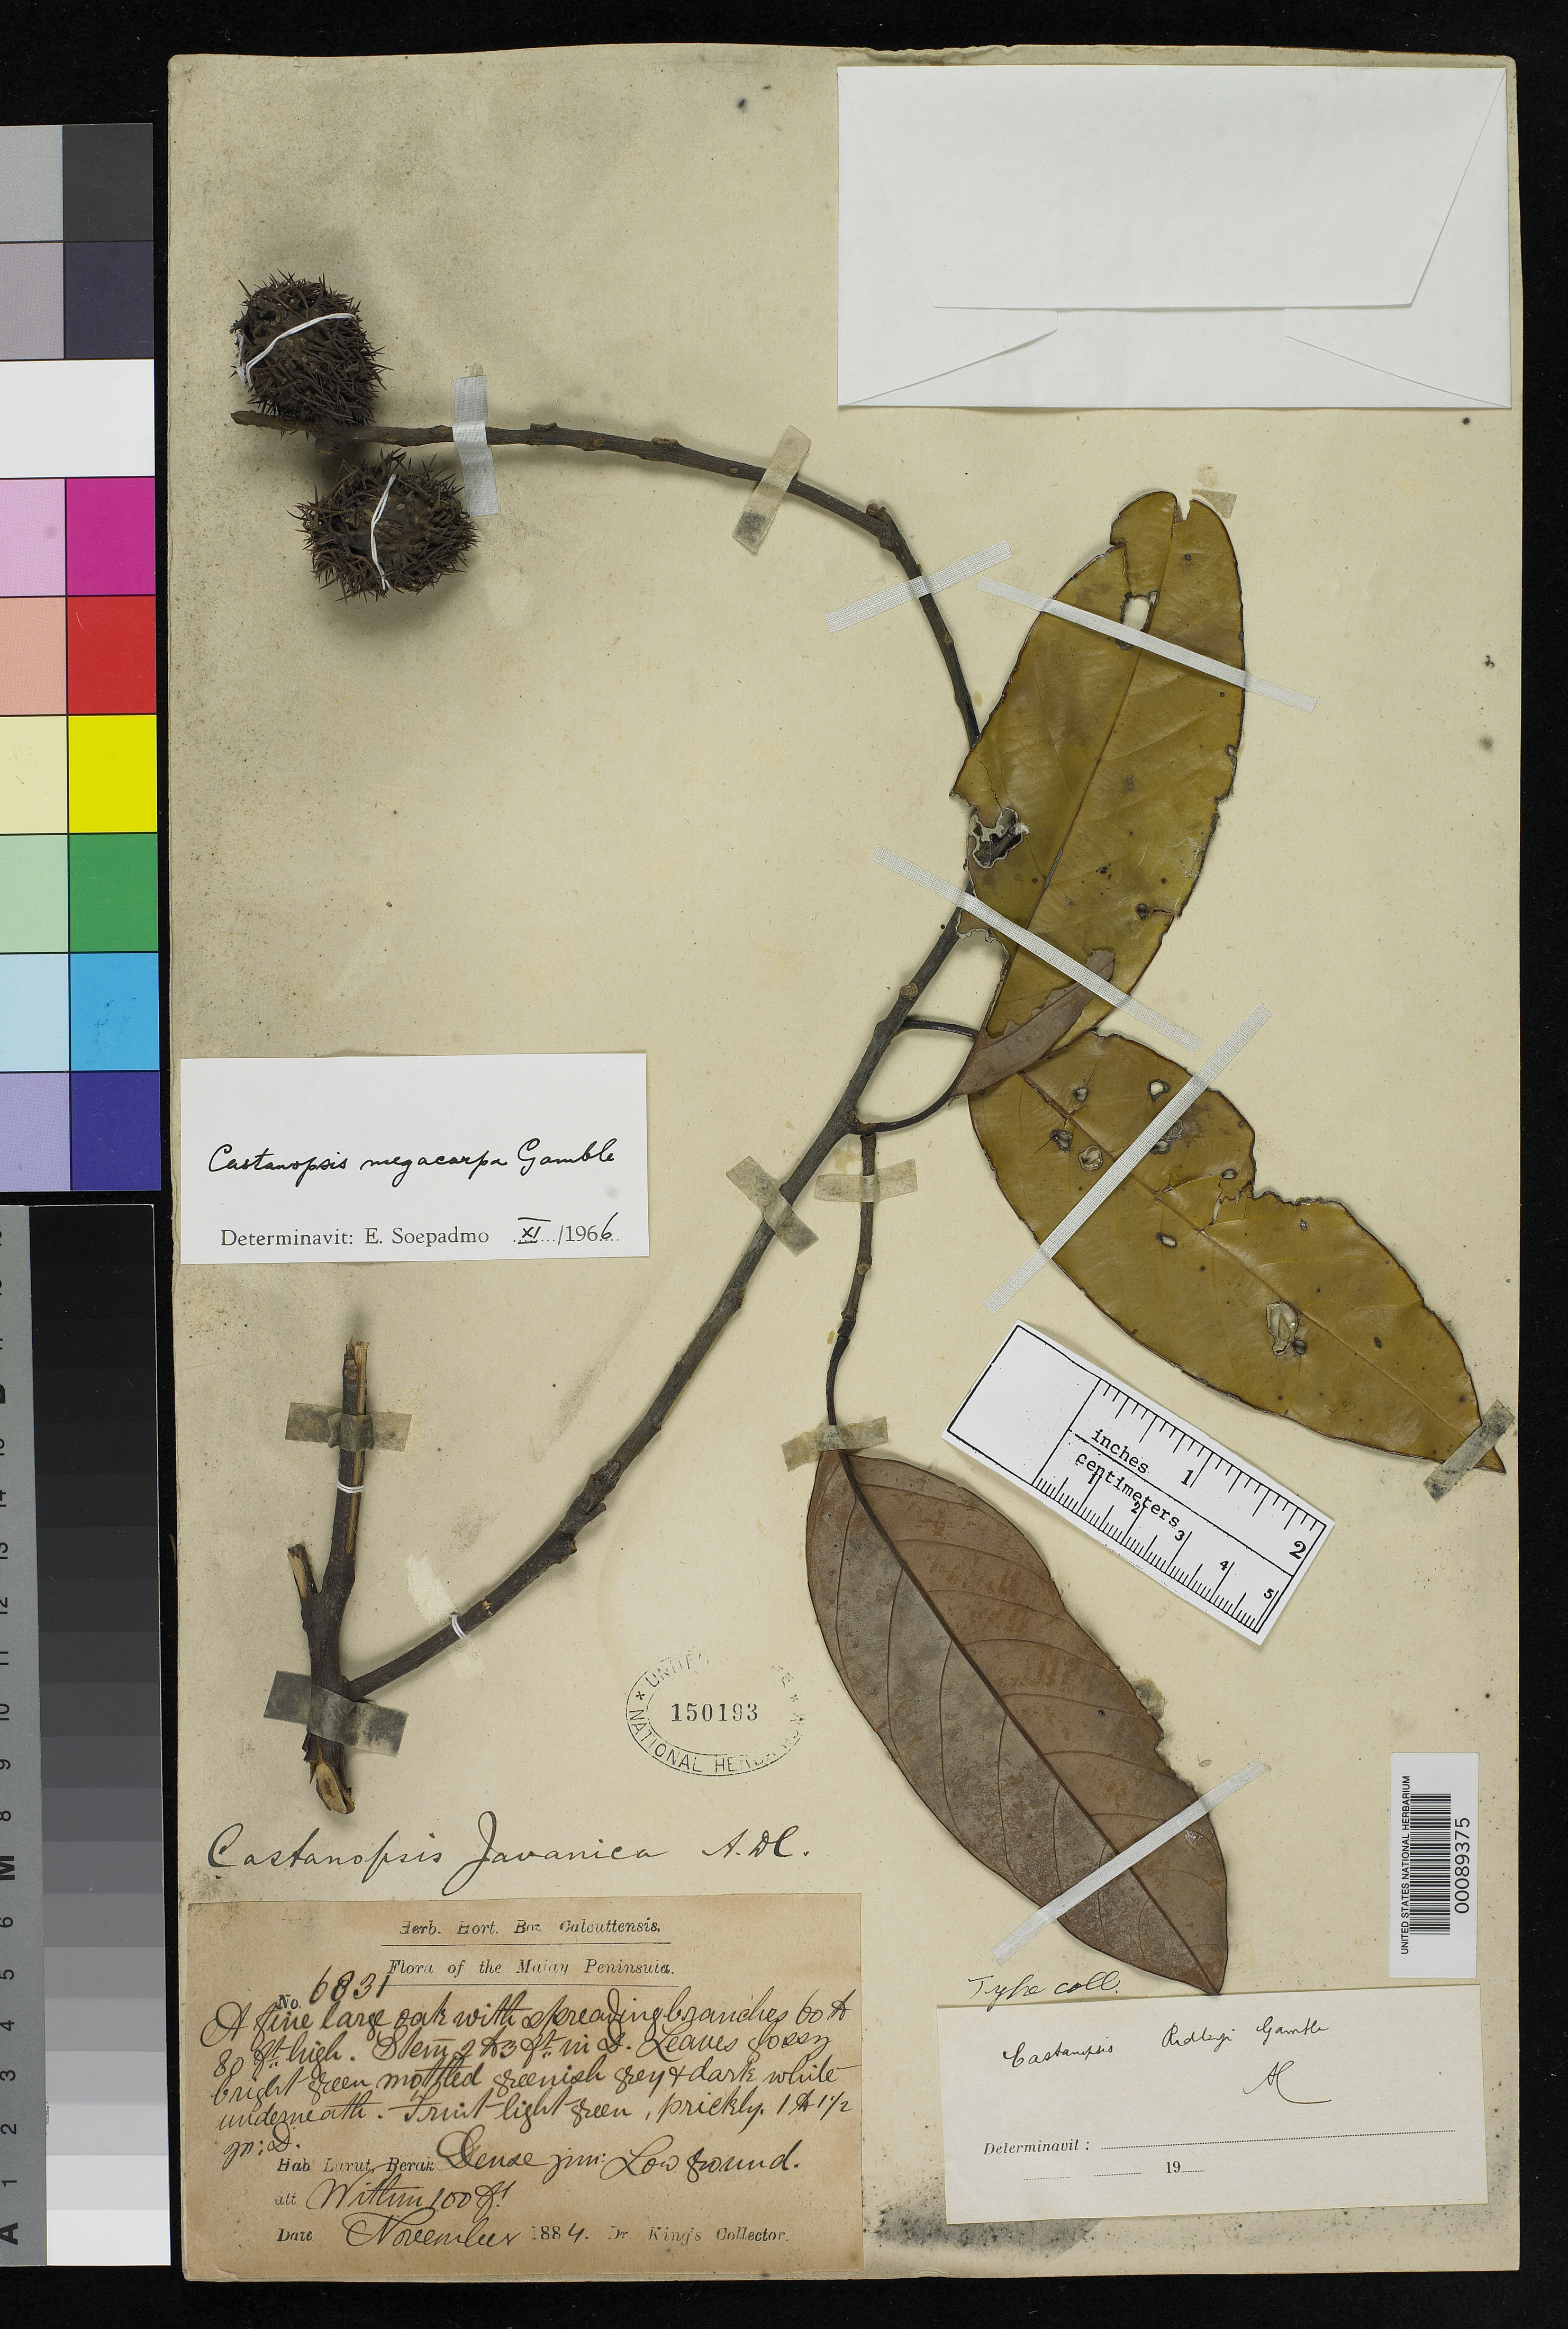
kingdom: Plantae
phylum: Tracheophyta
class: Magnoliopsida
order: Fagales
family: Fagaceae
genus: Castanopsis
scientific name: Castanopsis ridleyi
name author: Gamble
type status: Isosyntype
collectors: H. Kunstler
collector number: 6831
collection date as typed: Nov 1884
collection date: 1884-11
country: Malaysia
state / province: Perak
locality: Larut. [Malay Peninsula]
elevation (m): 30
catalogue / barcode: US 150193